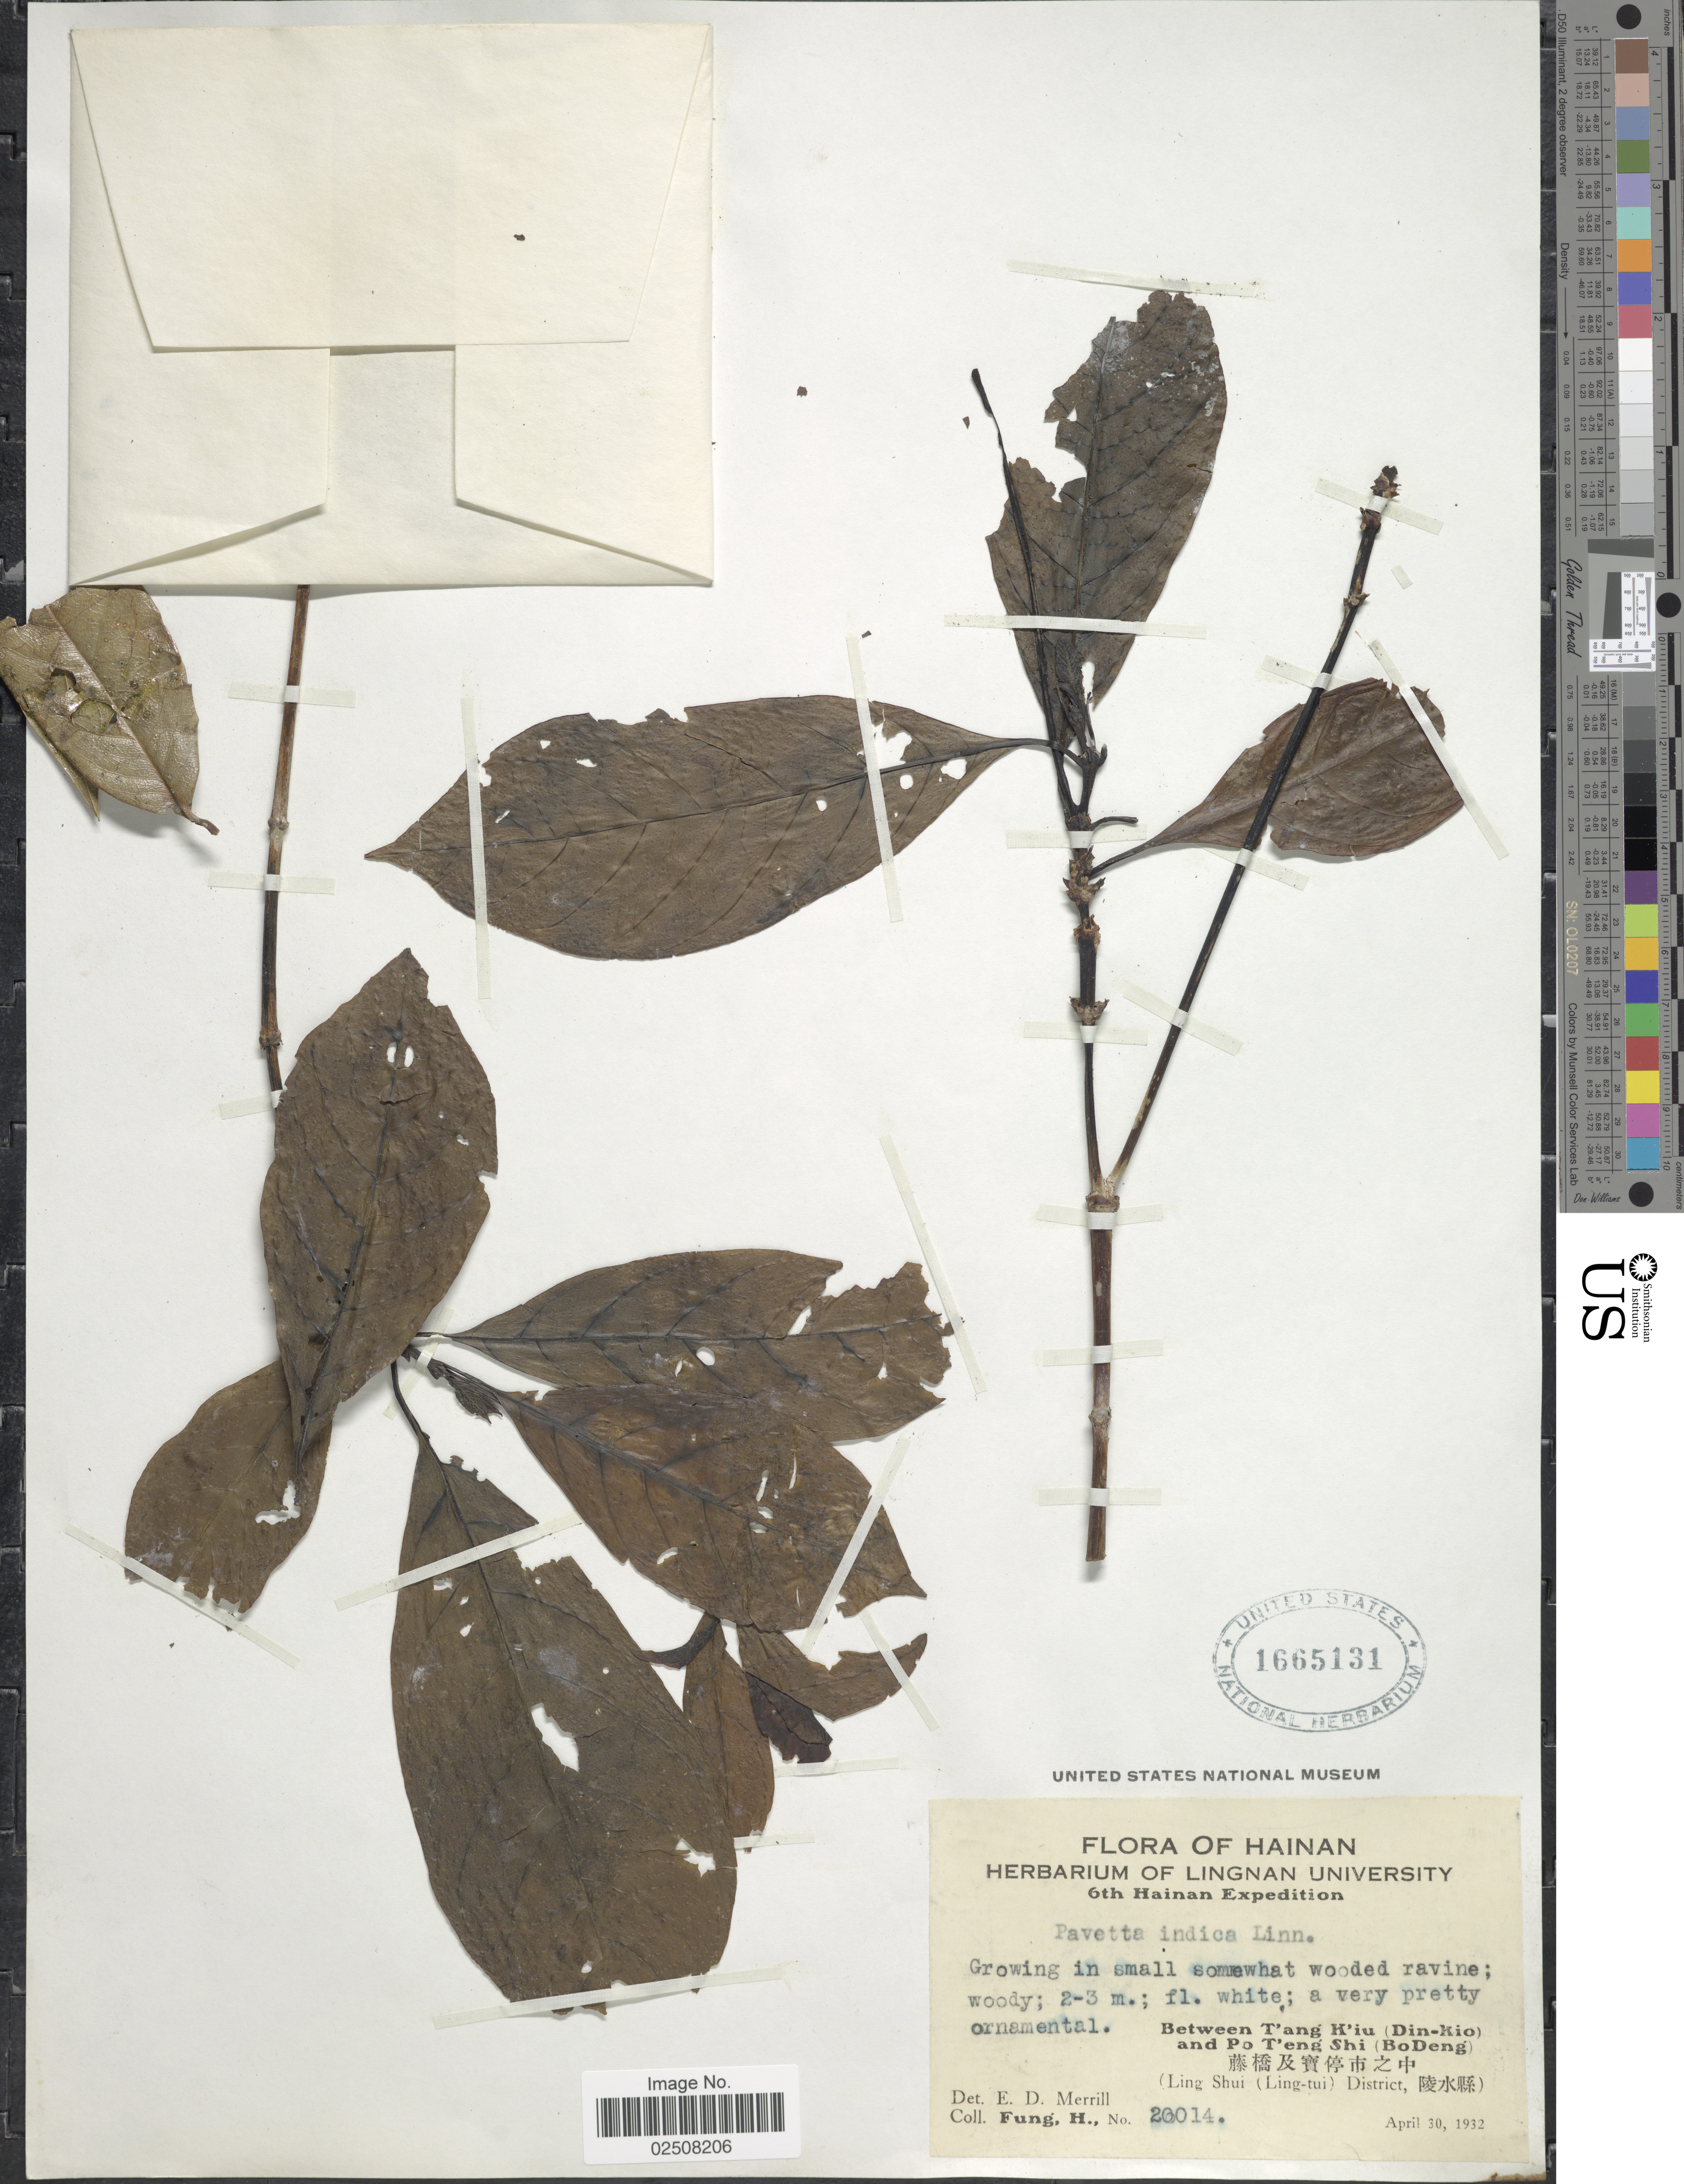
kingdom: Plantae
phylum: Tracheophyta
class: Magnoliopsida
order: Gentianales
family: Rubiaceae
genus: Pavetta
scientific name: Pavetta indica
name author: L.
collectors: H. Fung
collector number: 20014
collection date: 1932-04-30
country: China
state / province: Hainan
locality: Between T'ang K'iu (Din-kio) and Po T'eng Shi (BoDeng) (Ling Shui (Ling-tui) district)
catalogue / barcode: US 1665131